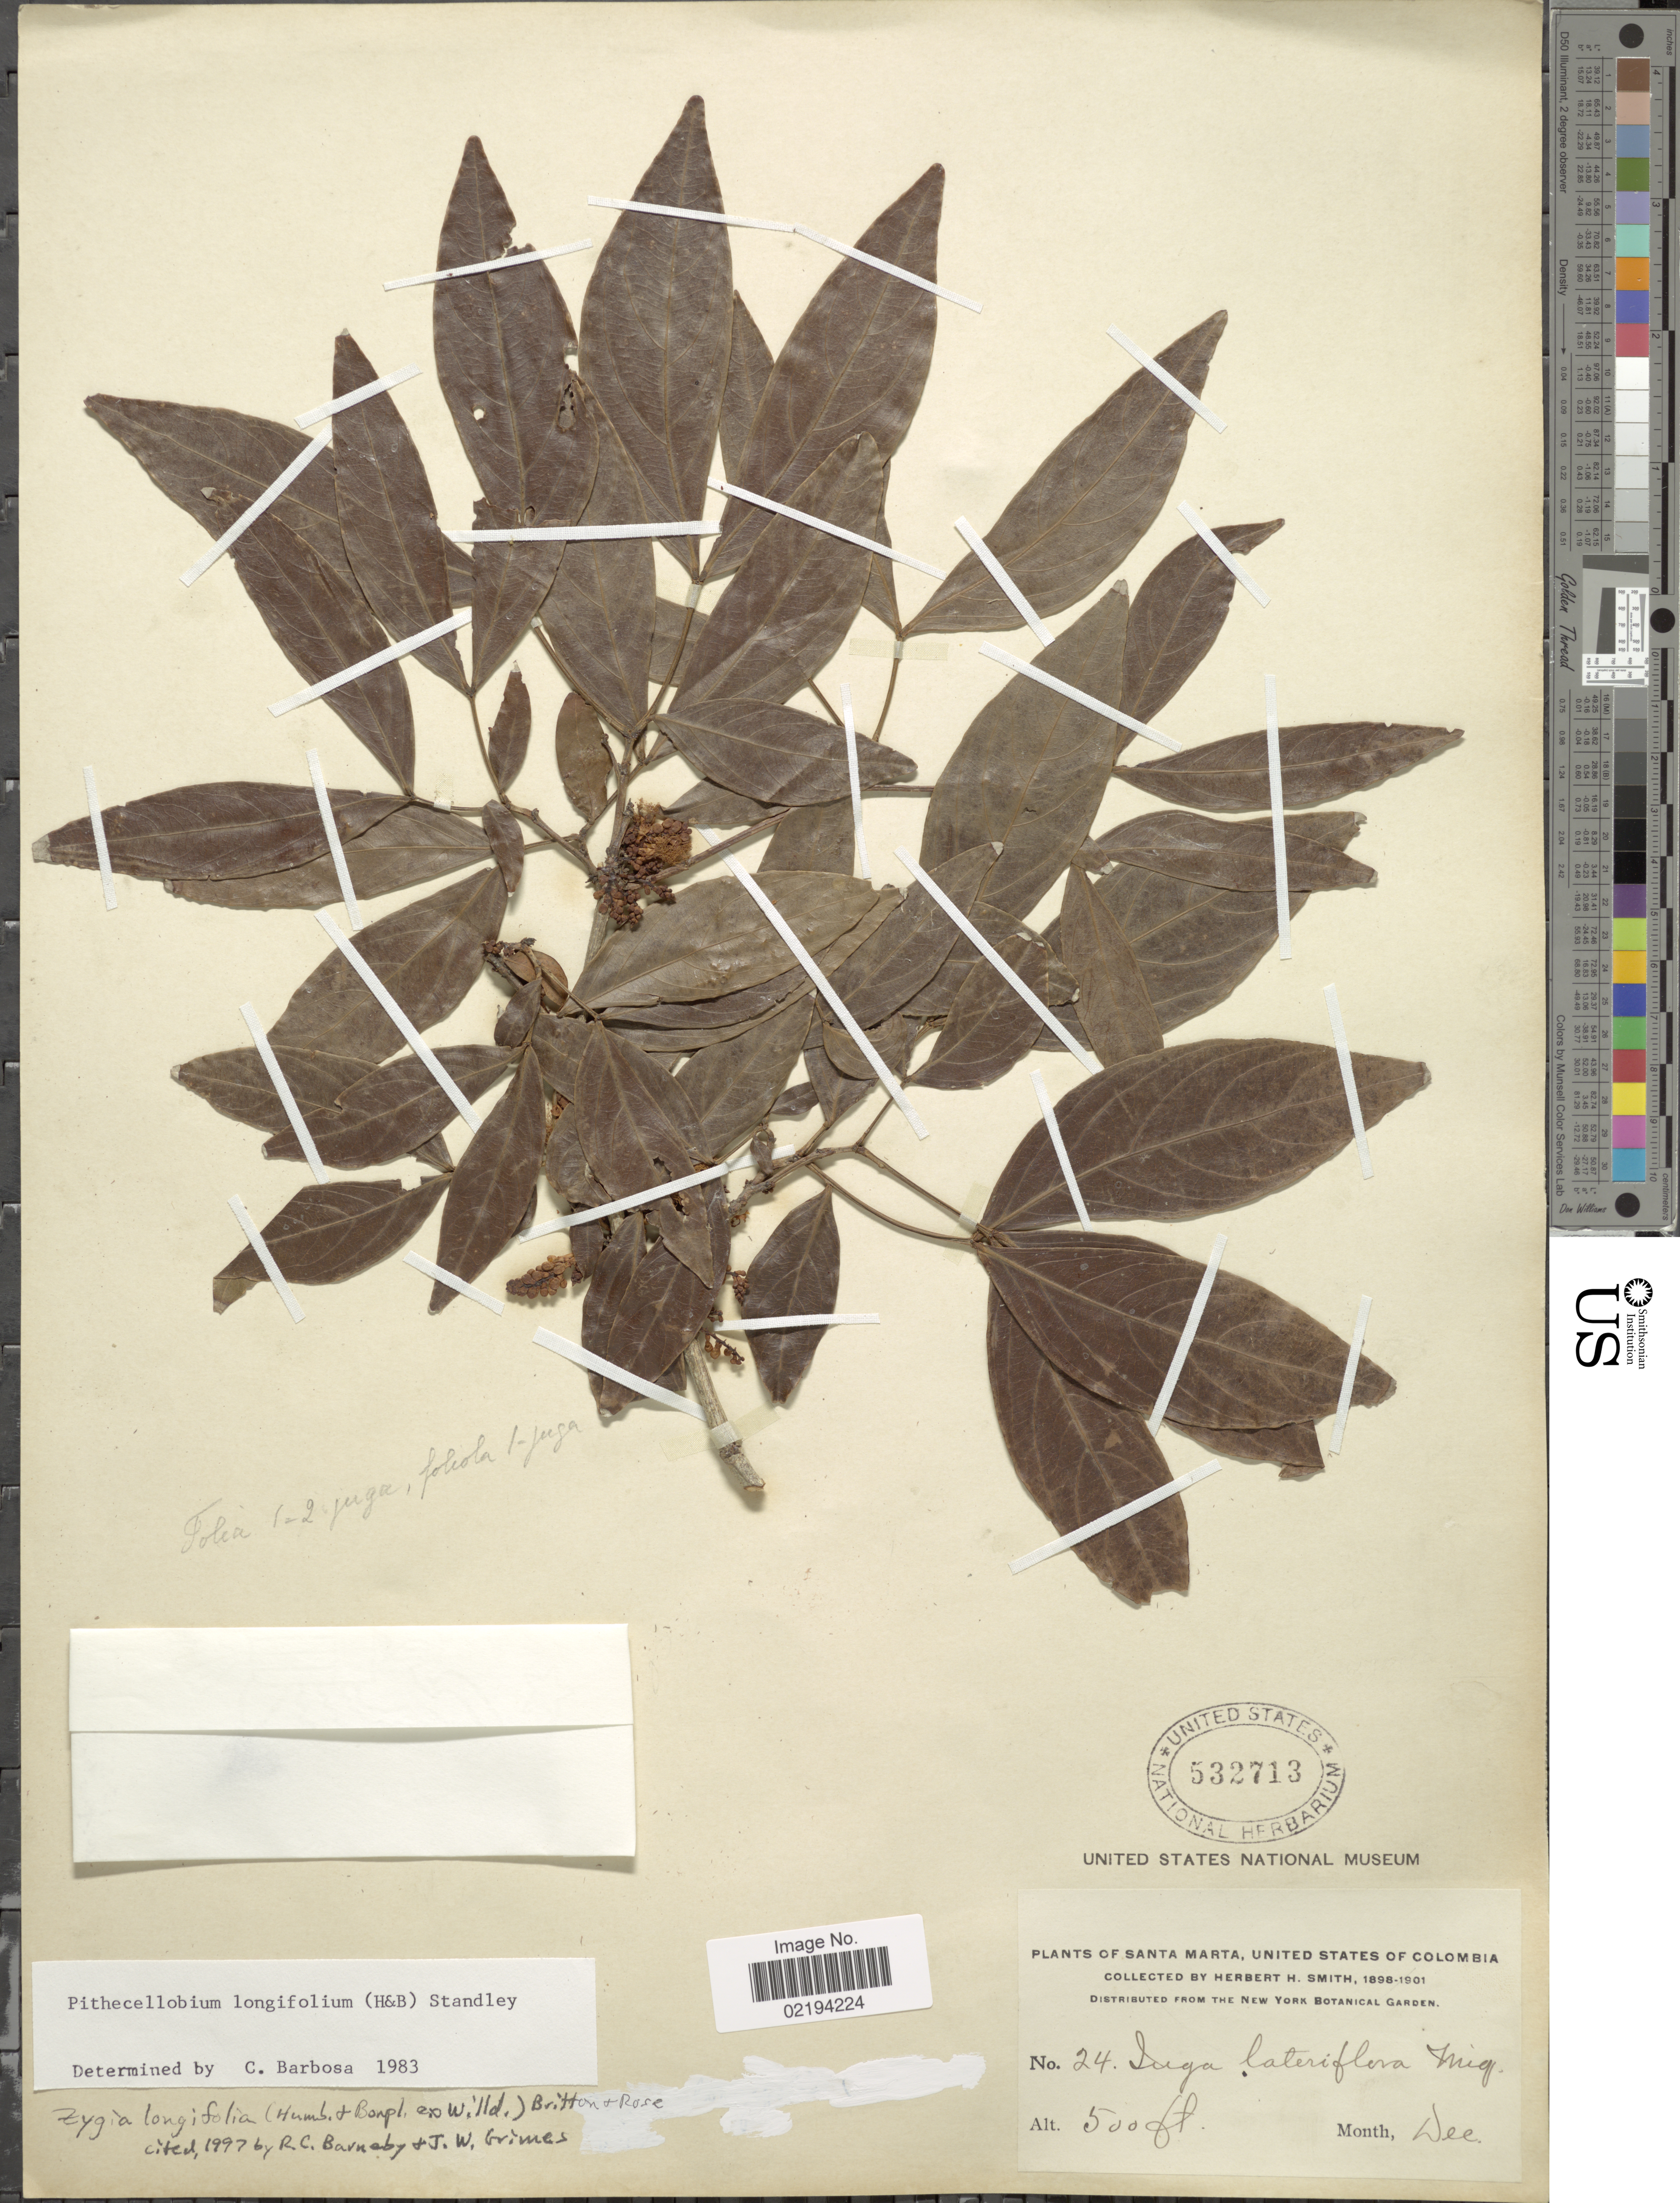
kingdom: Plantae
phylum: Tracheophyta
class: Magnoliopsida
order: Fabales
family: Fabaceae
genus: Zygia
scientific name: Zygia longifolia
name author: (Willd.) Britton & Rose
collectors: Herbert H. Smith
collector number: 24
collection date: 1898-12/1901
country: Colombia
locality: Santa Marta.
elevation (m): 152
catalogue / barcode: US 532713